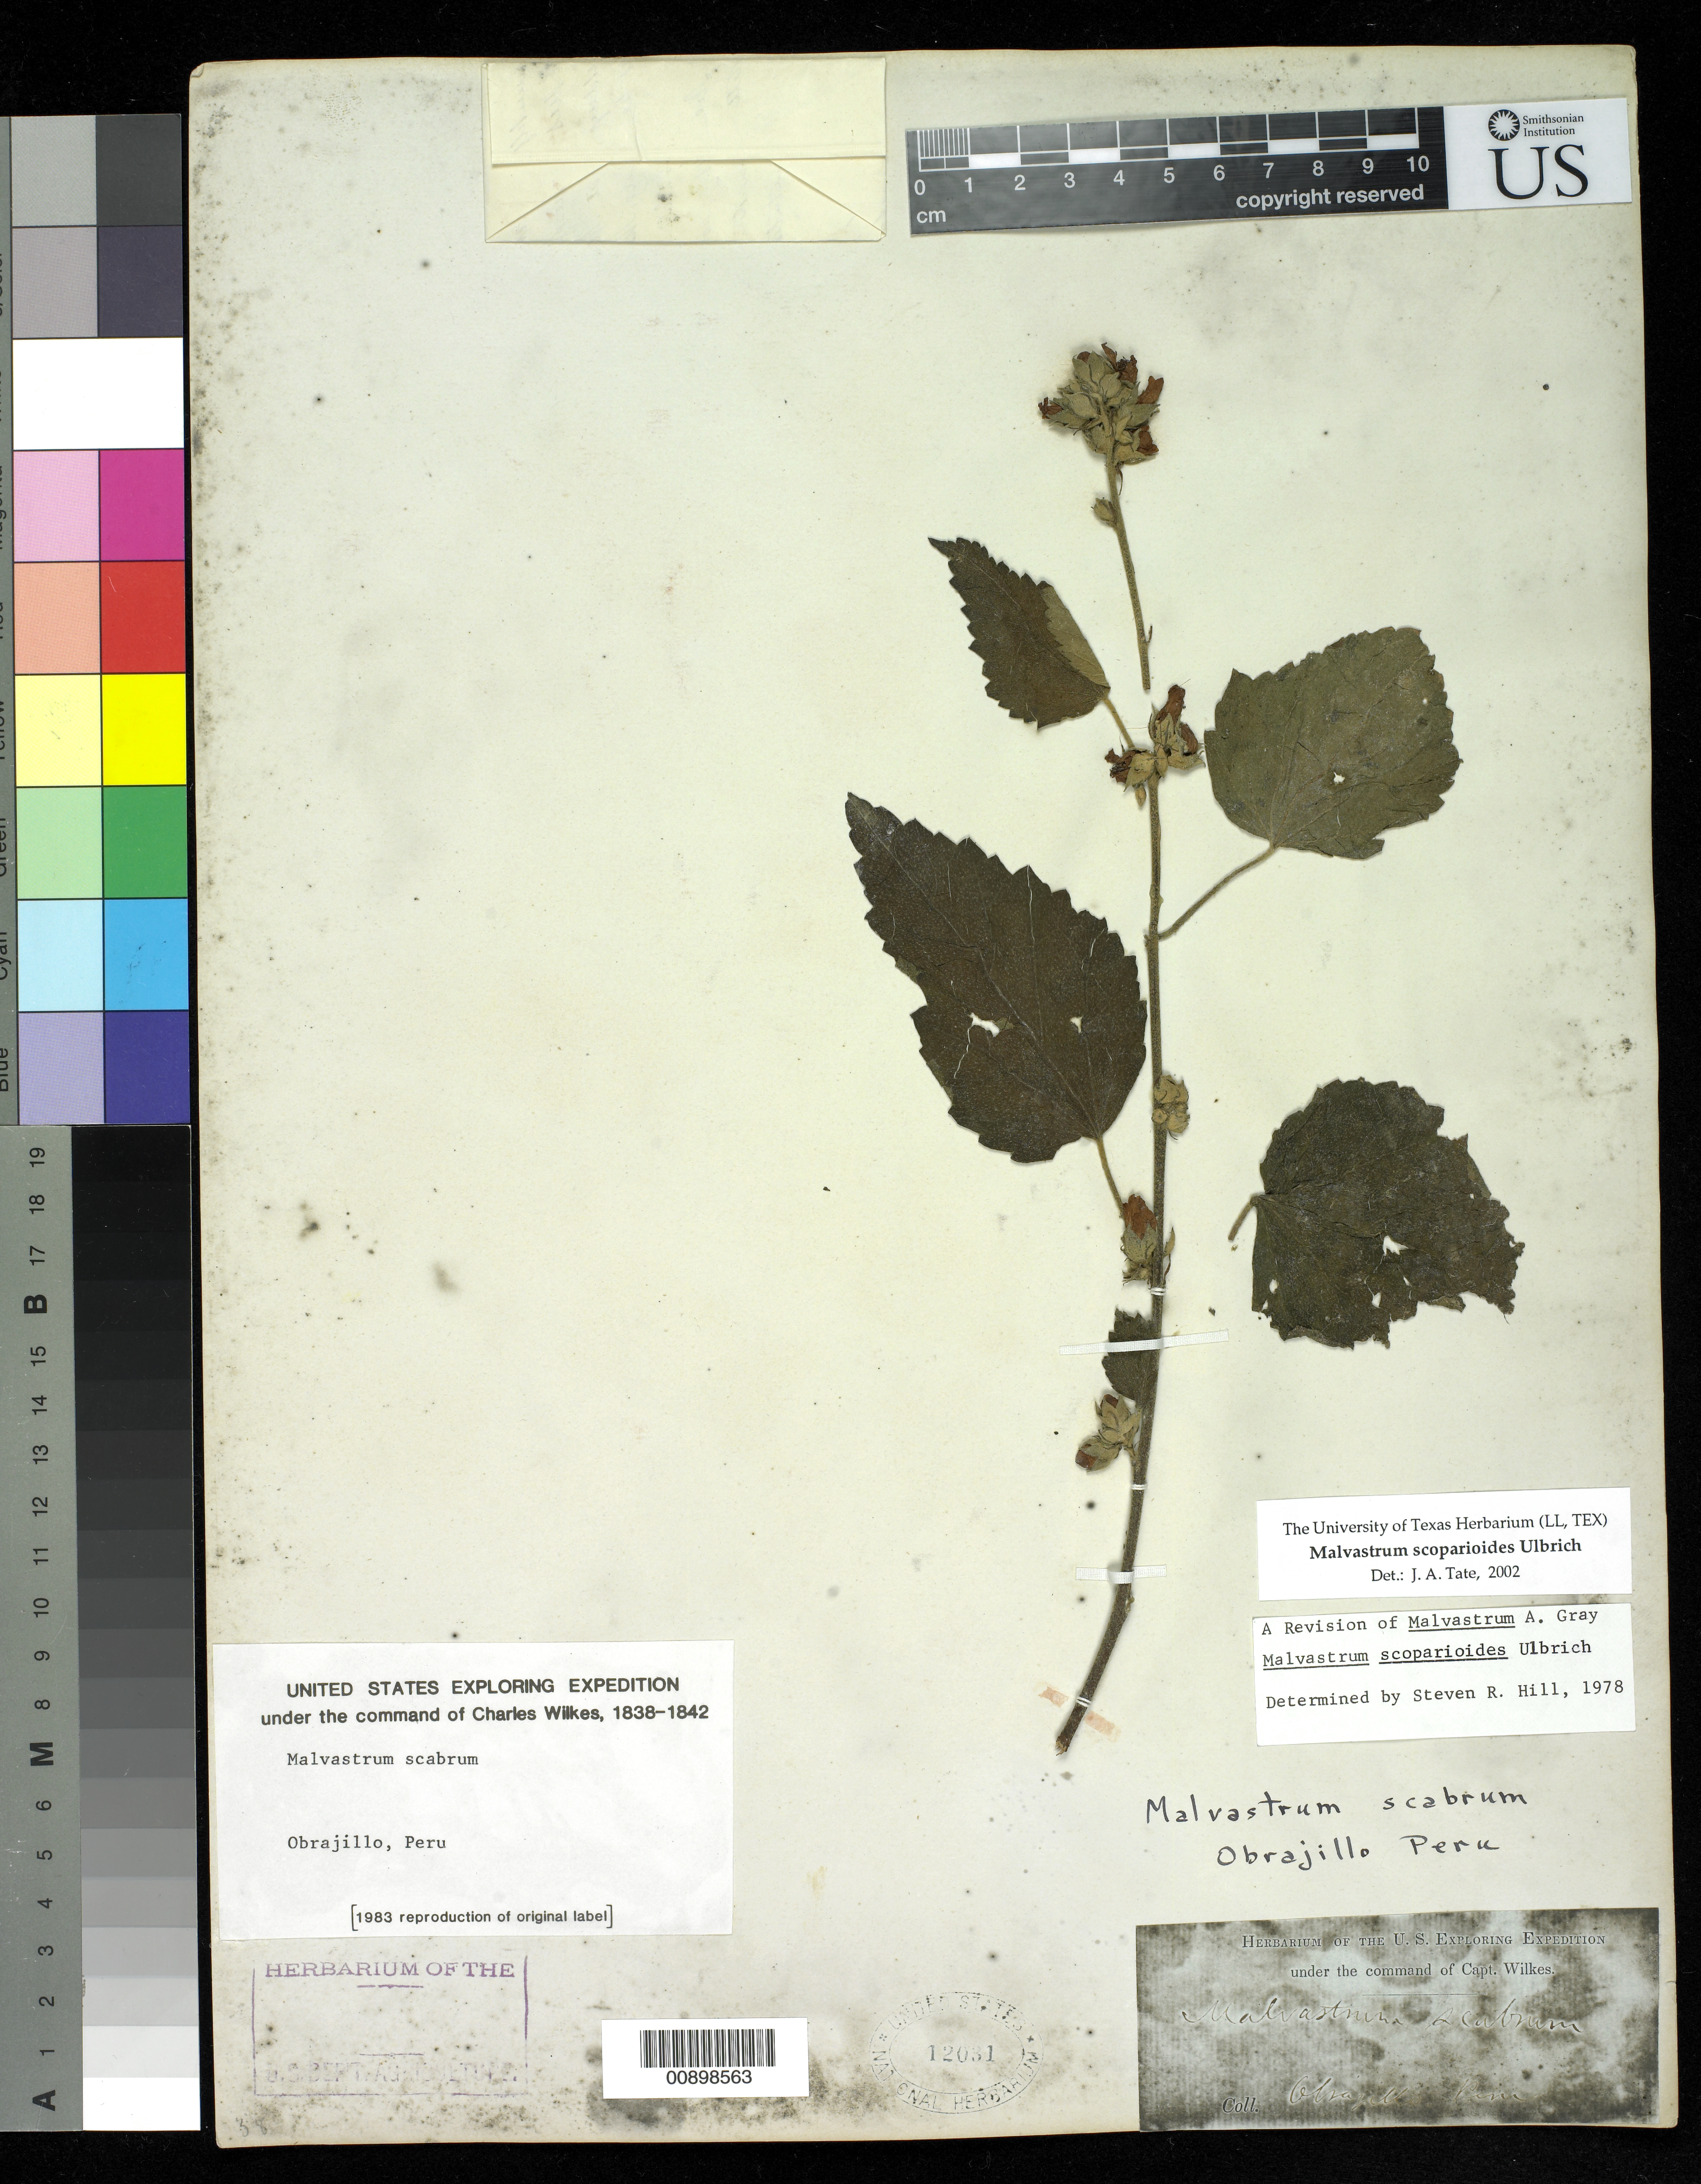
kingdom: Plantae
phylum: Tracheophyta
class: Magnoliopsida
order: Malvales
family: Malvaceae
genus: Malvastrum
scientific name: Malvastrum scoparioides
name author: Ulbr.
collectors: Wilkes Explor. Exped.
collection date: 1838/1842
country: Peru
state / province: Lima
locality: Obrajillo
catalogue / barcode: US 12031